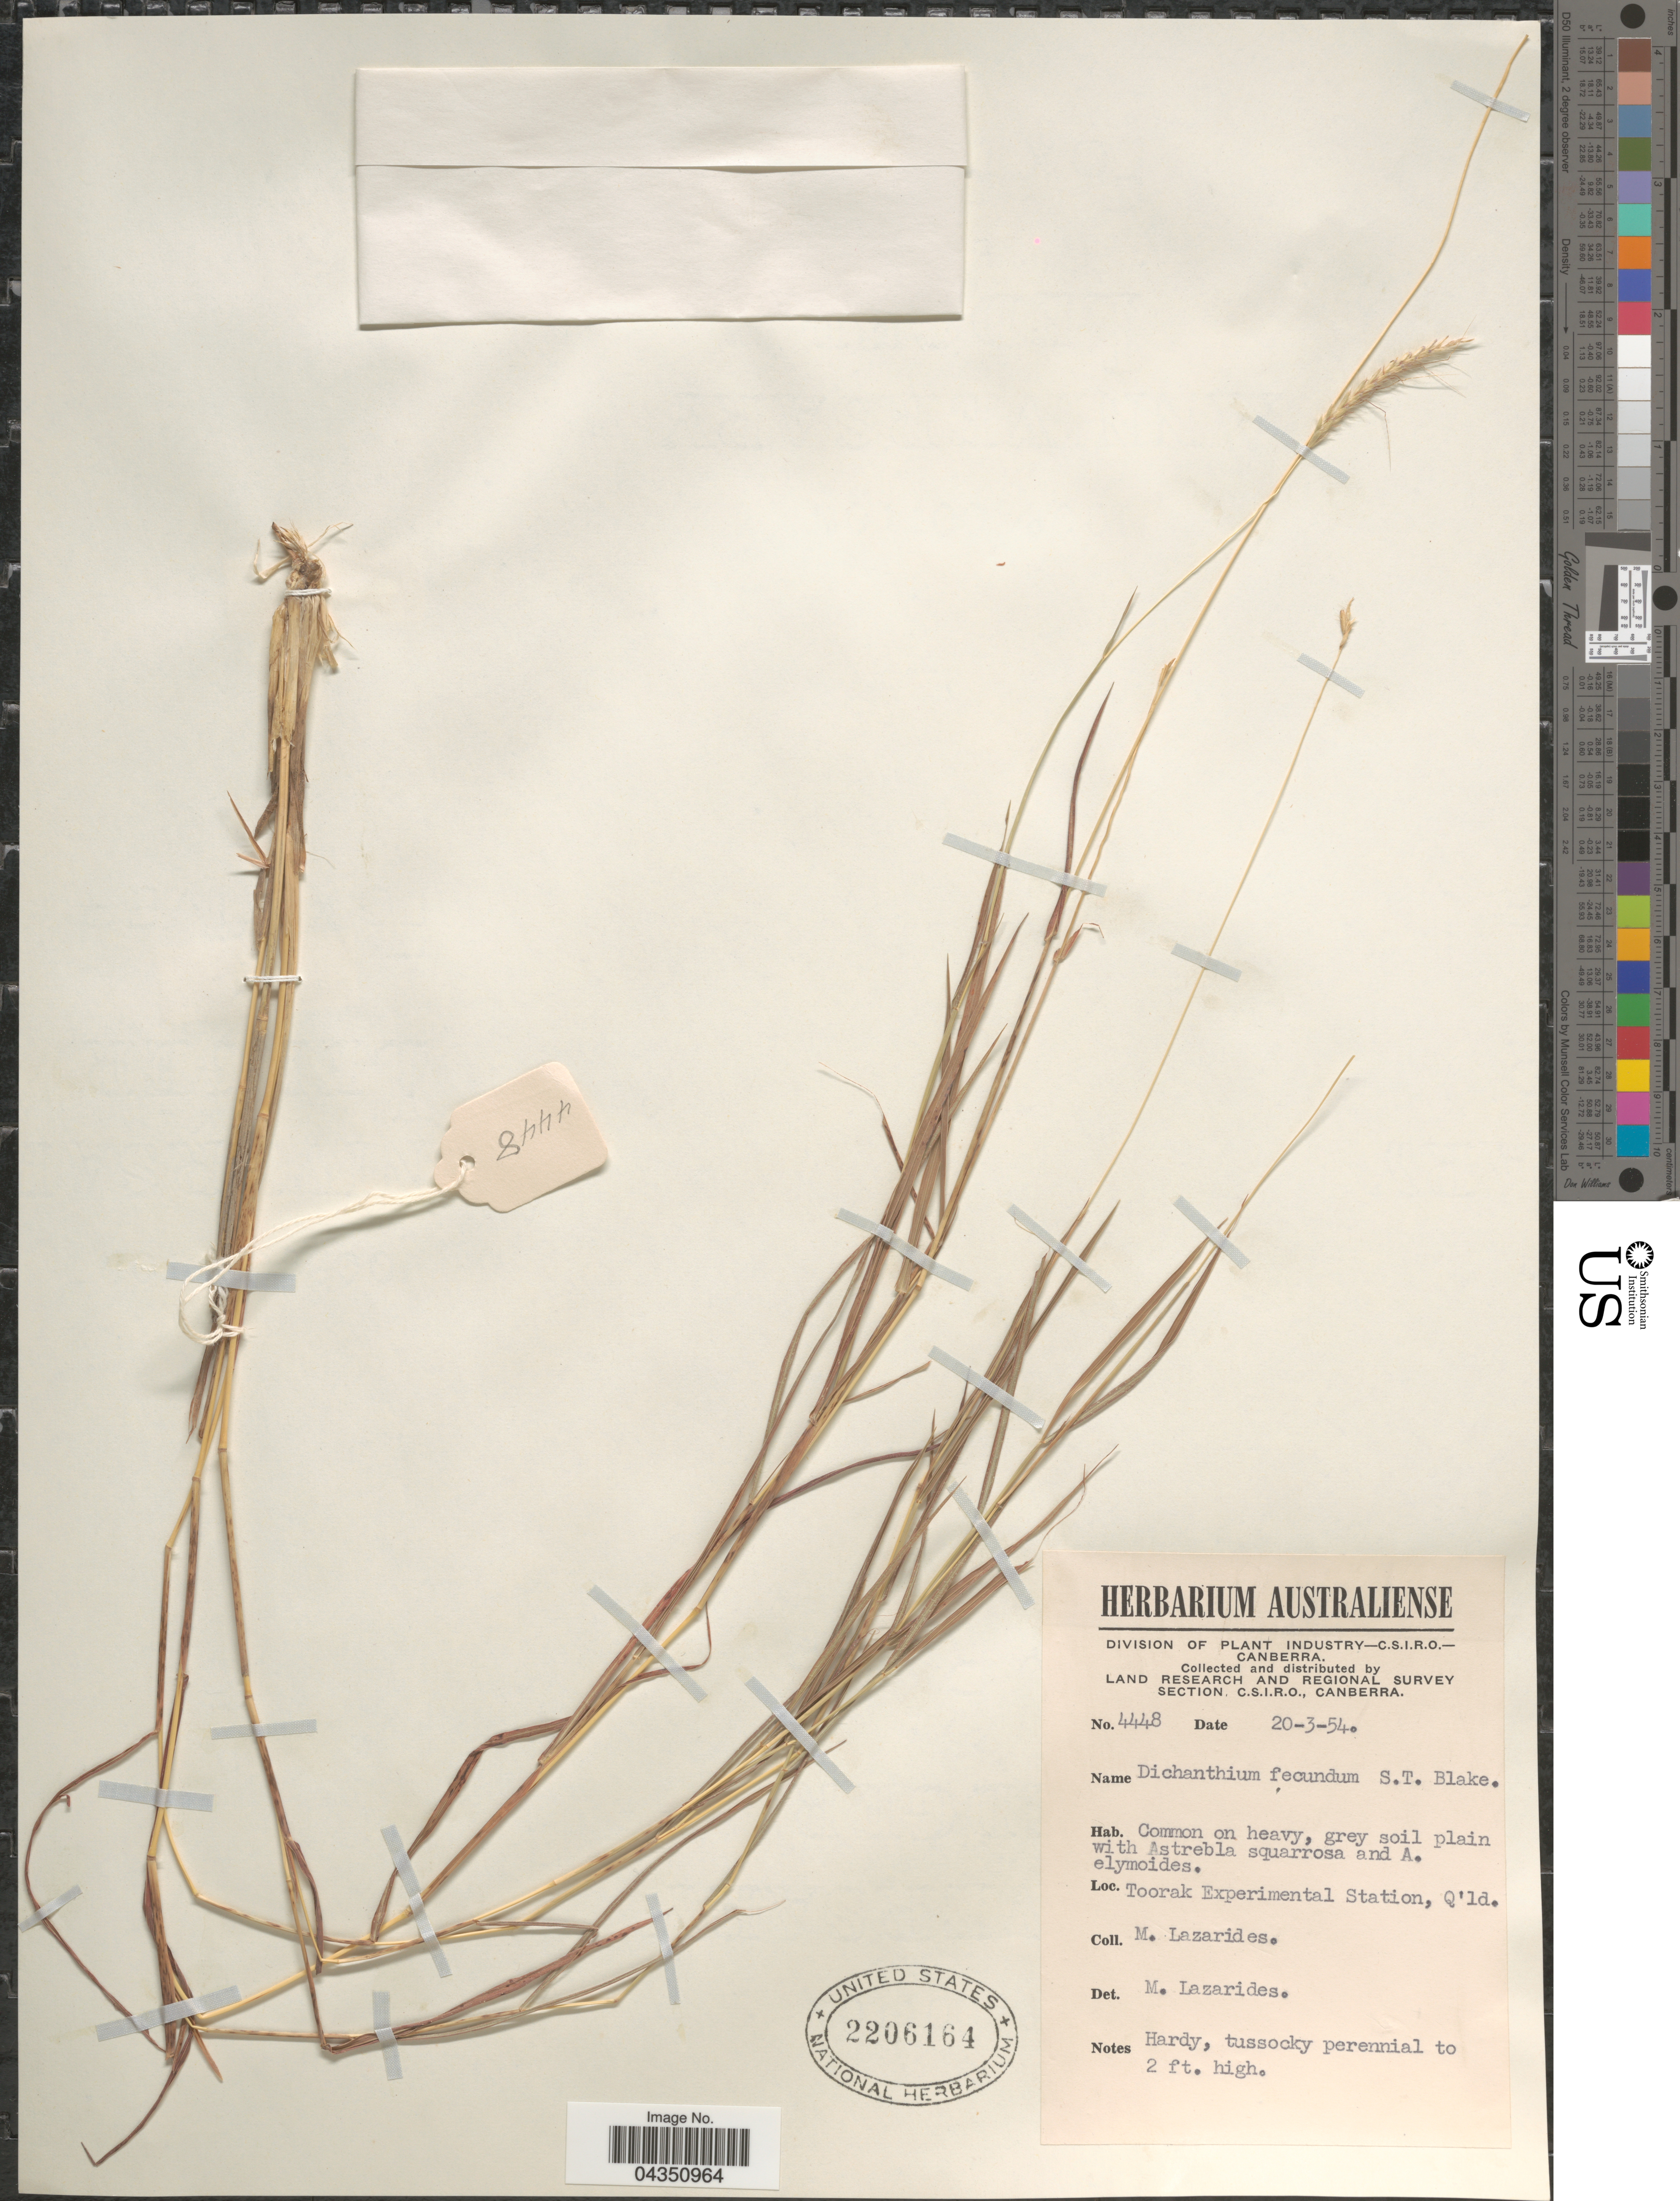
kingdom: Plantae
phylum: Tracheophyta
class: Liliopsida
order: Poales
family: Poaceae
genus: Dichanthium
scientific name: Dichanthium fecundum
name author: S.T. Blake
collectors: M. Lazarides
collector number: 4448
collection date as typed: Transcribed d/m/y: 20/3/54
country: Australia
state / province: Queensland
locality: Land Research and Regional Survey Section. Toorak Experimental Station.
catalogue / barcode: US 2206164